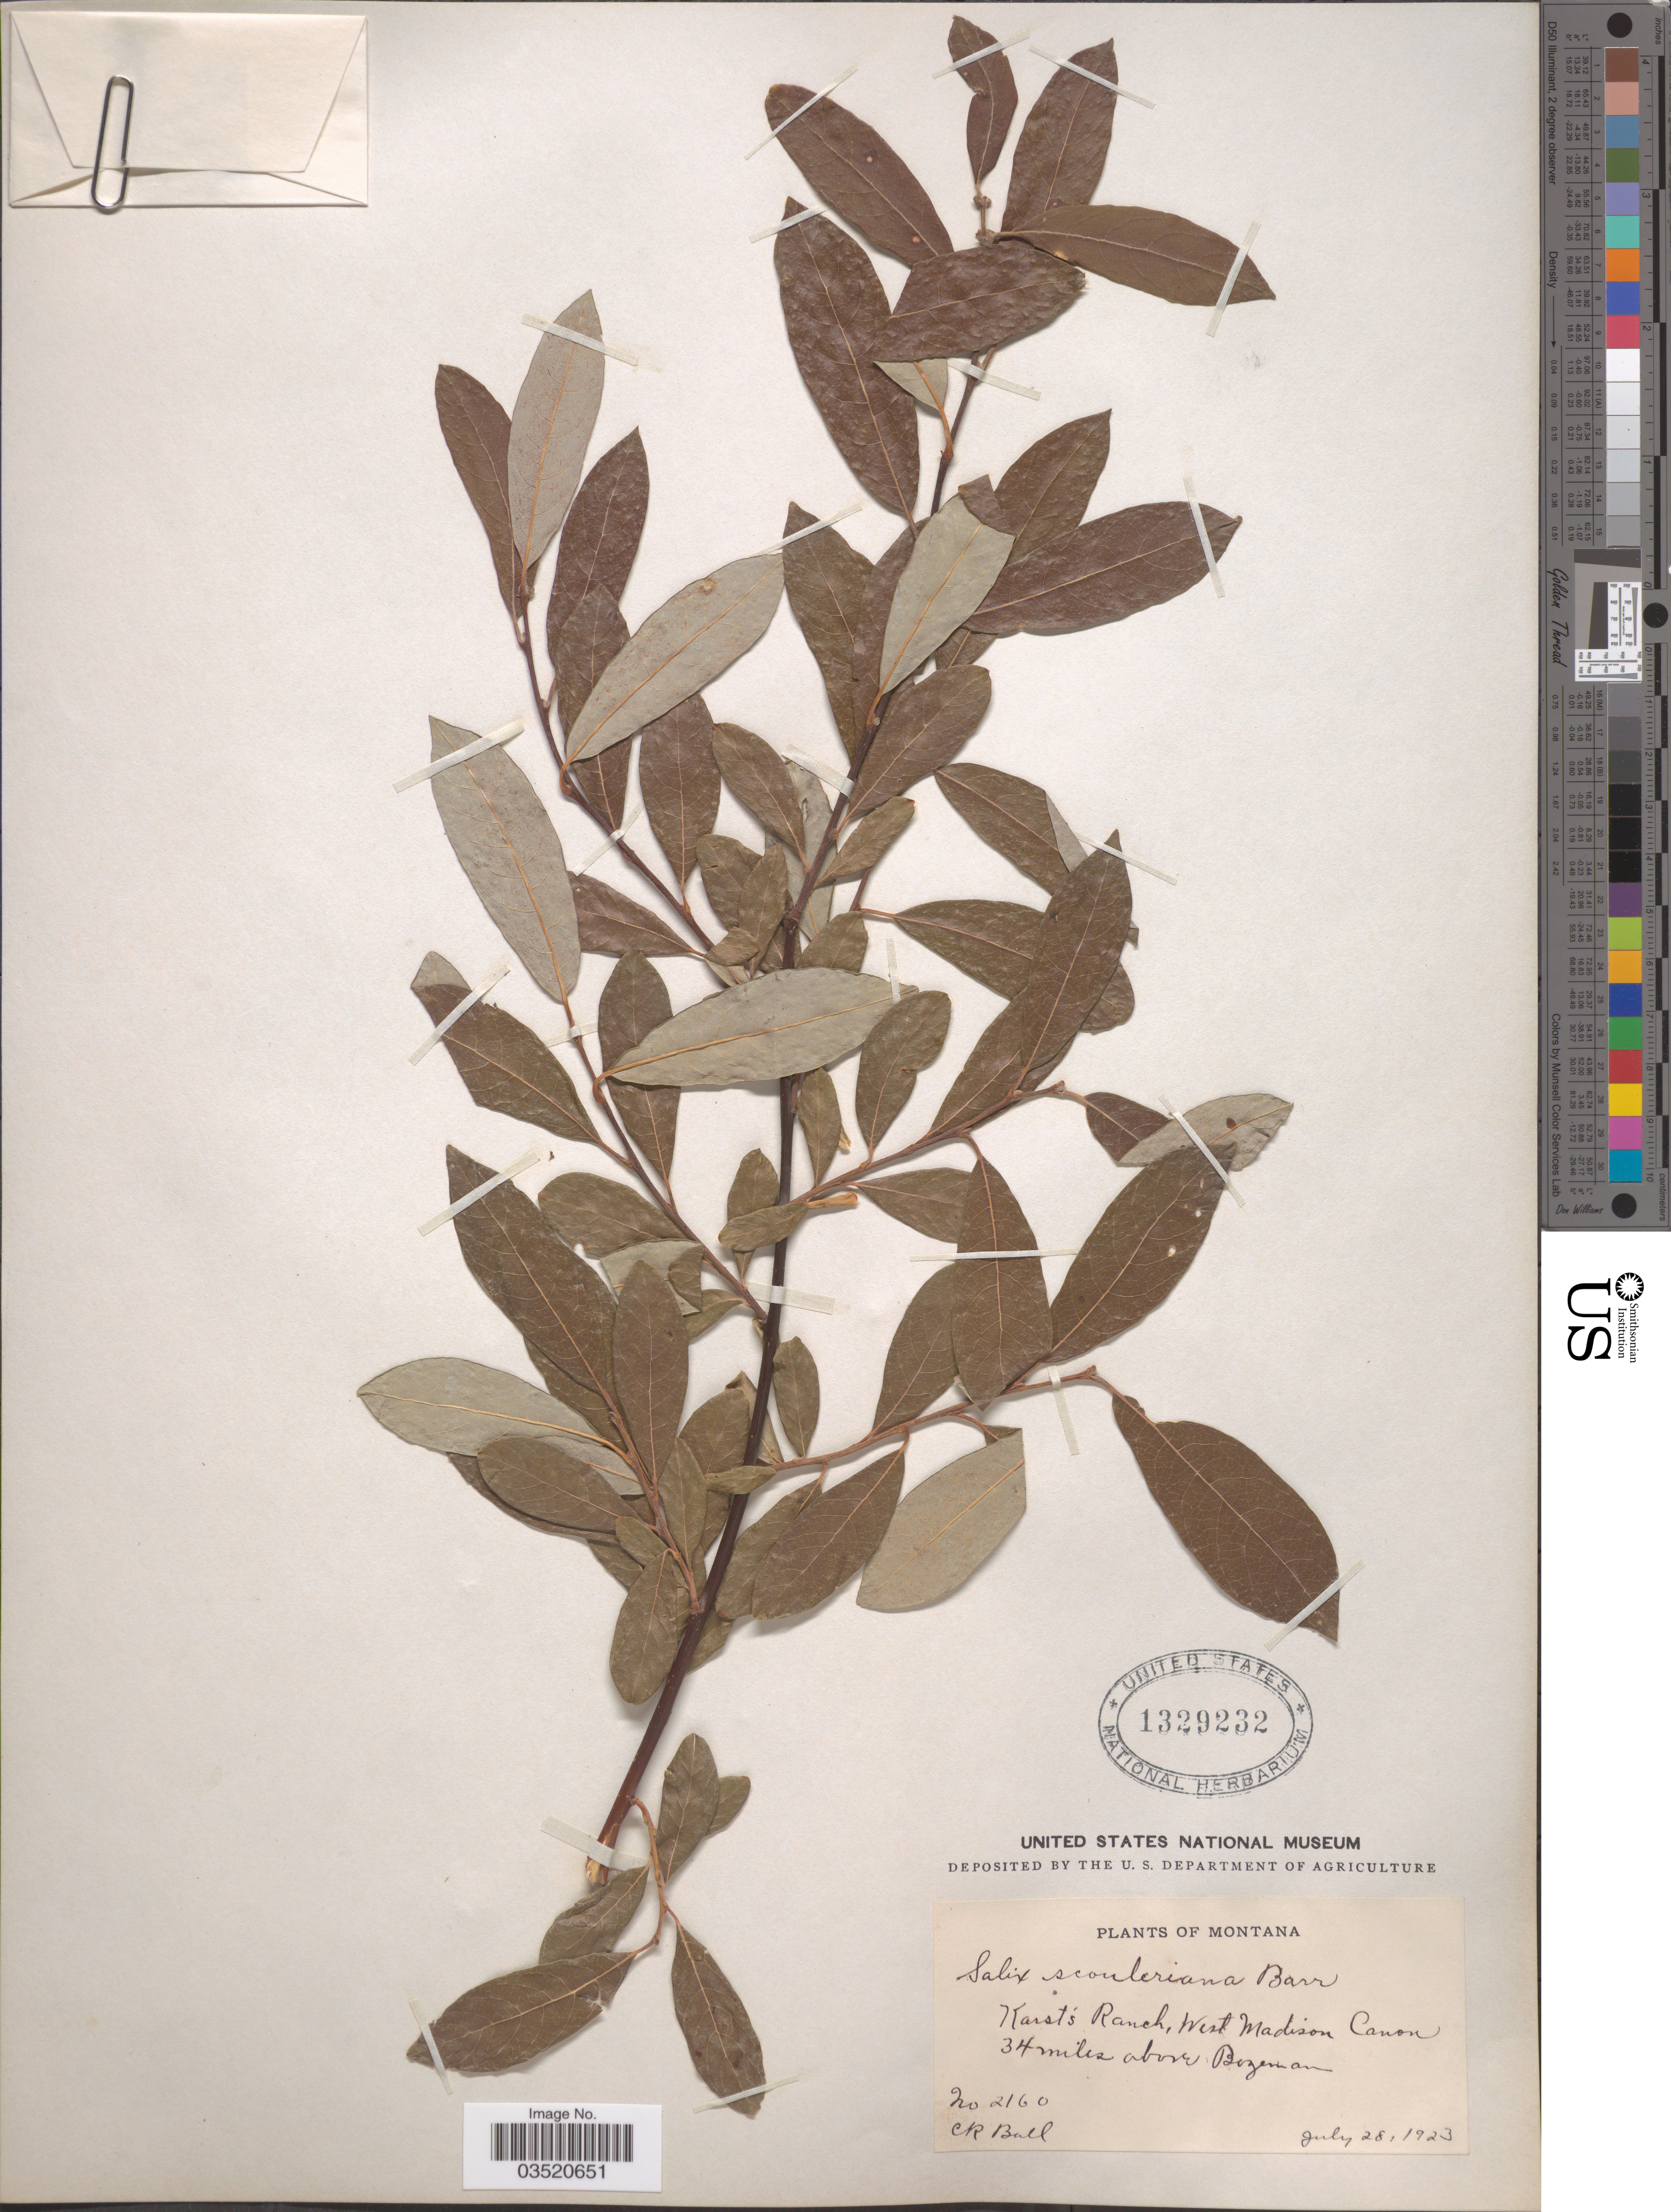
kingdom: Plantae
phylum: Tracheophyta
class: Magnoliopsida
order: Malpighiales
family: Salicaceae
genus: Salix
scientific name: Salix scouleriana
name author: Barratt ex Hook.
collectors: C. R. Ball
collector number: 2160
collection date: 1923-07-28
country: United States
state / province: Montana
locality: Karst's Ranch, West Madison Canon. 34 miles above Bozeman.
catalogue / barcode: US 1329232